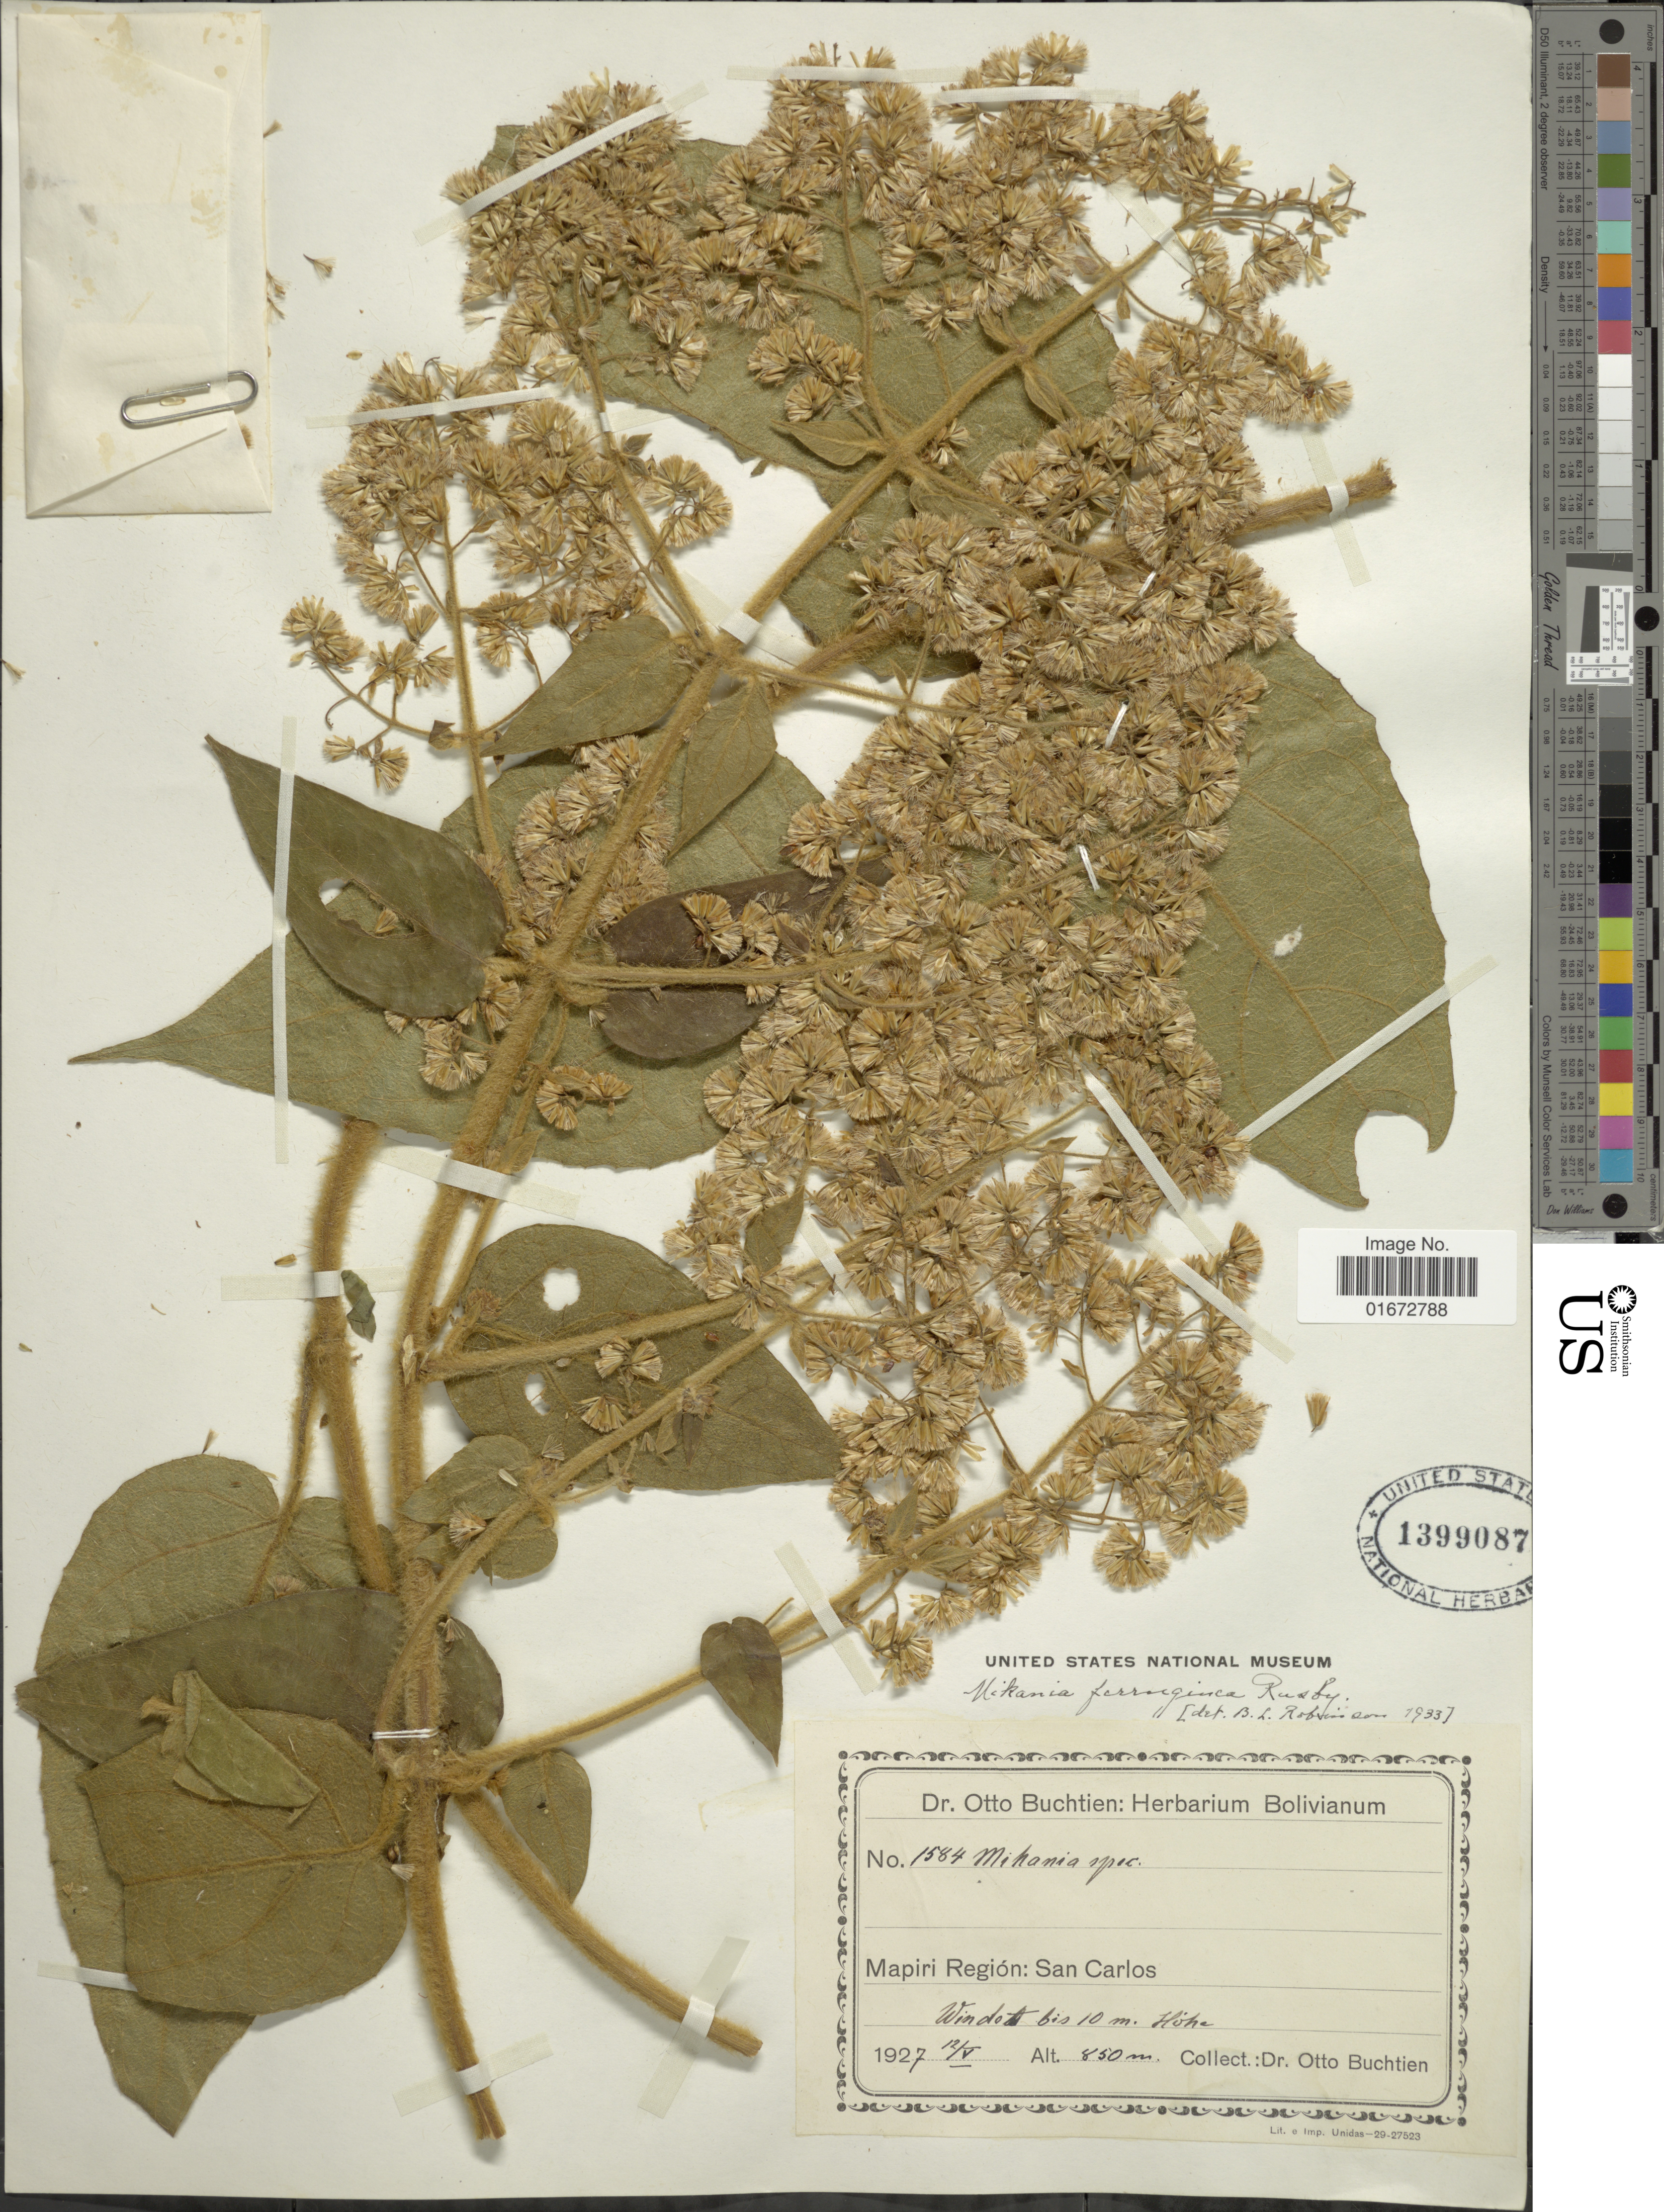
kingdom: Plantae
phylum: Tracheophyta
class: Magnoliopsida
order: Asterales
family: Asteraceae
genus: Mikania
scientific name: Mikania ferruginea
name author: (Rusby) Buchtien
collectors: O. Buchtien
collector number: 1584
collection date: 1927-05-12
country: Bolivia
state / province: La Paz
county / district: Mapiri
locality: Mapiri Región: San Carlos.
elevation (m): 850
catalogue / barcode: US 1399087